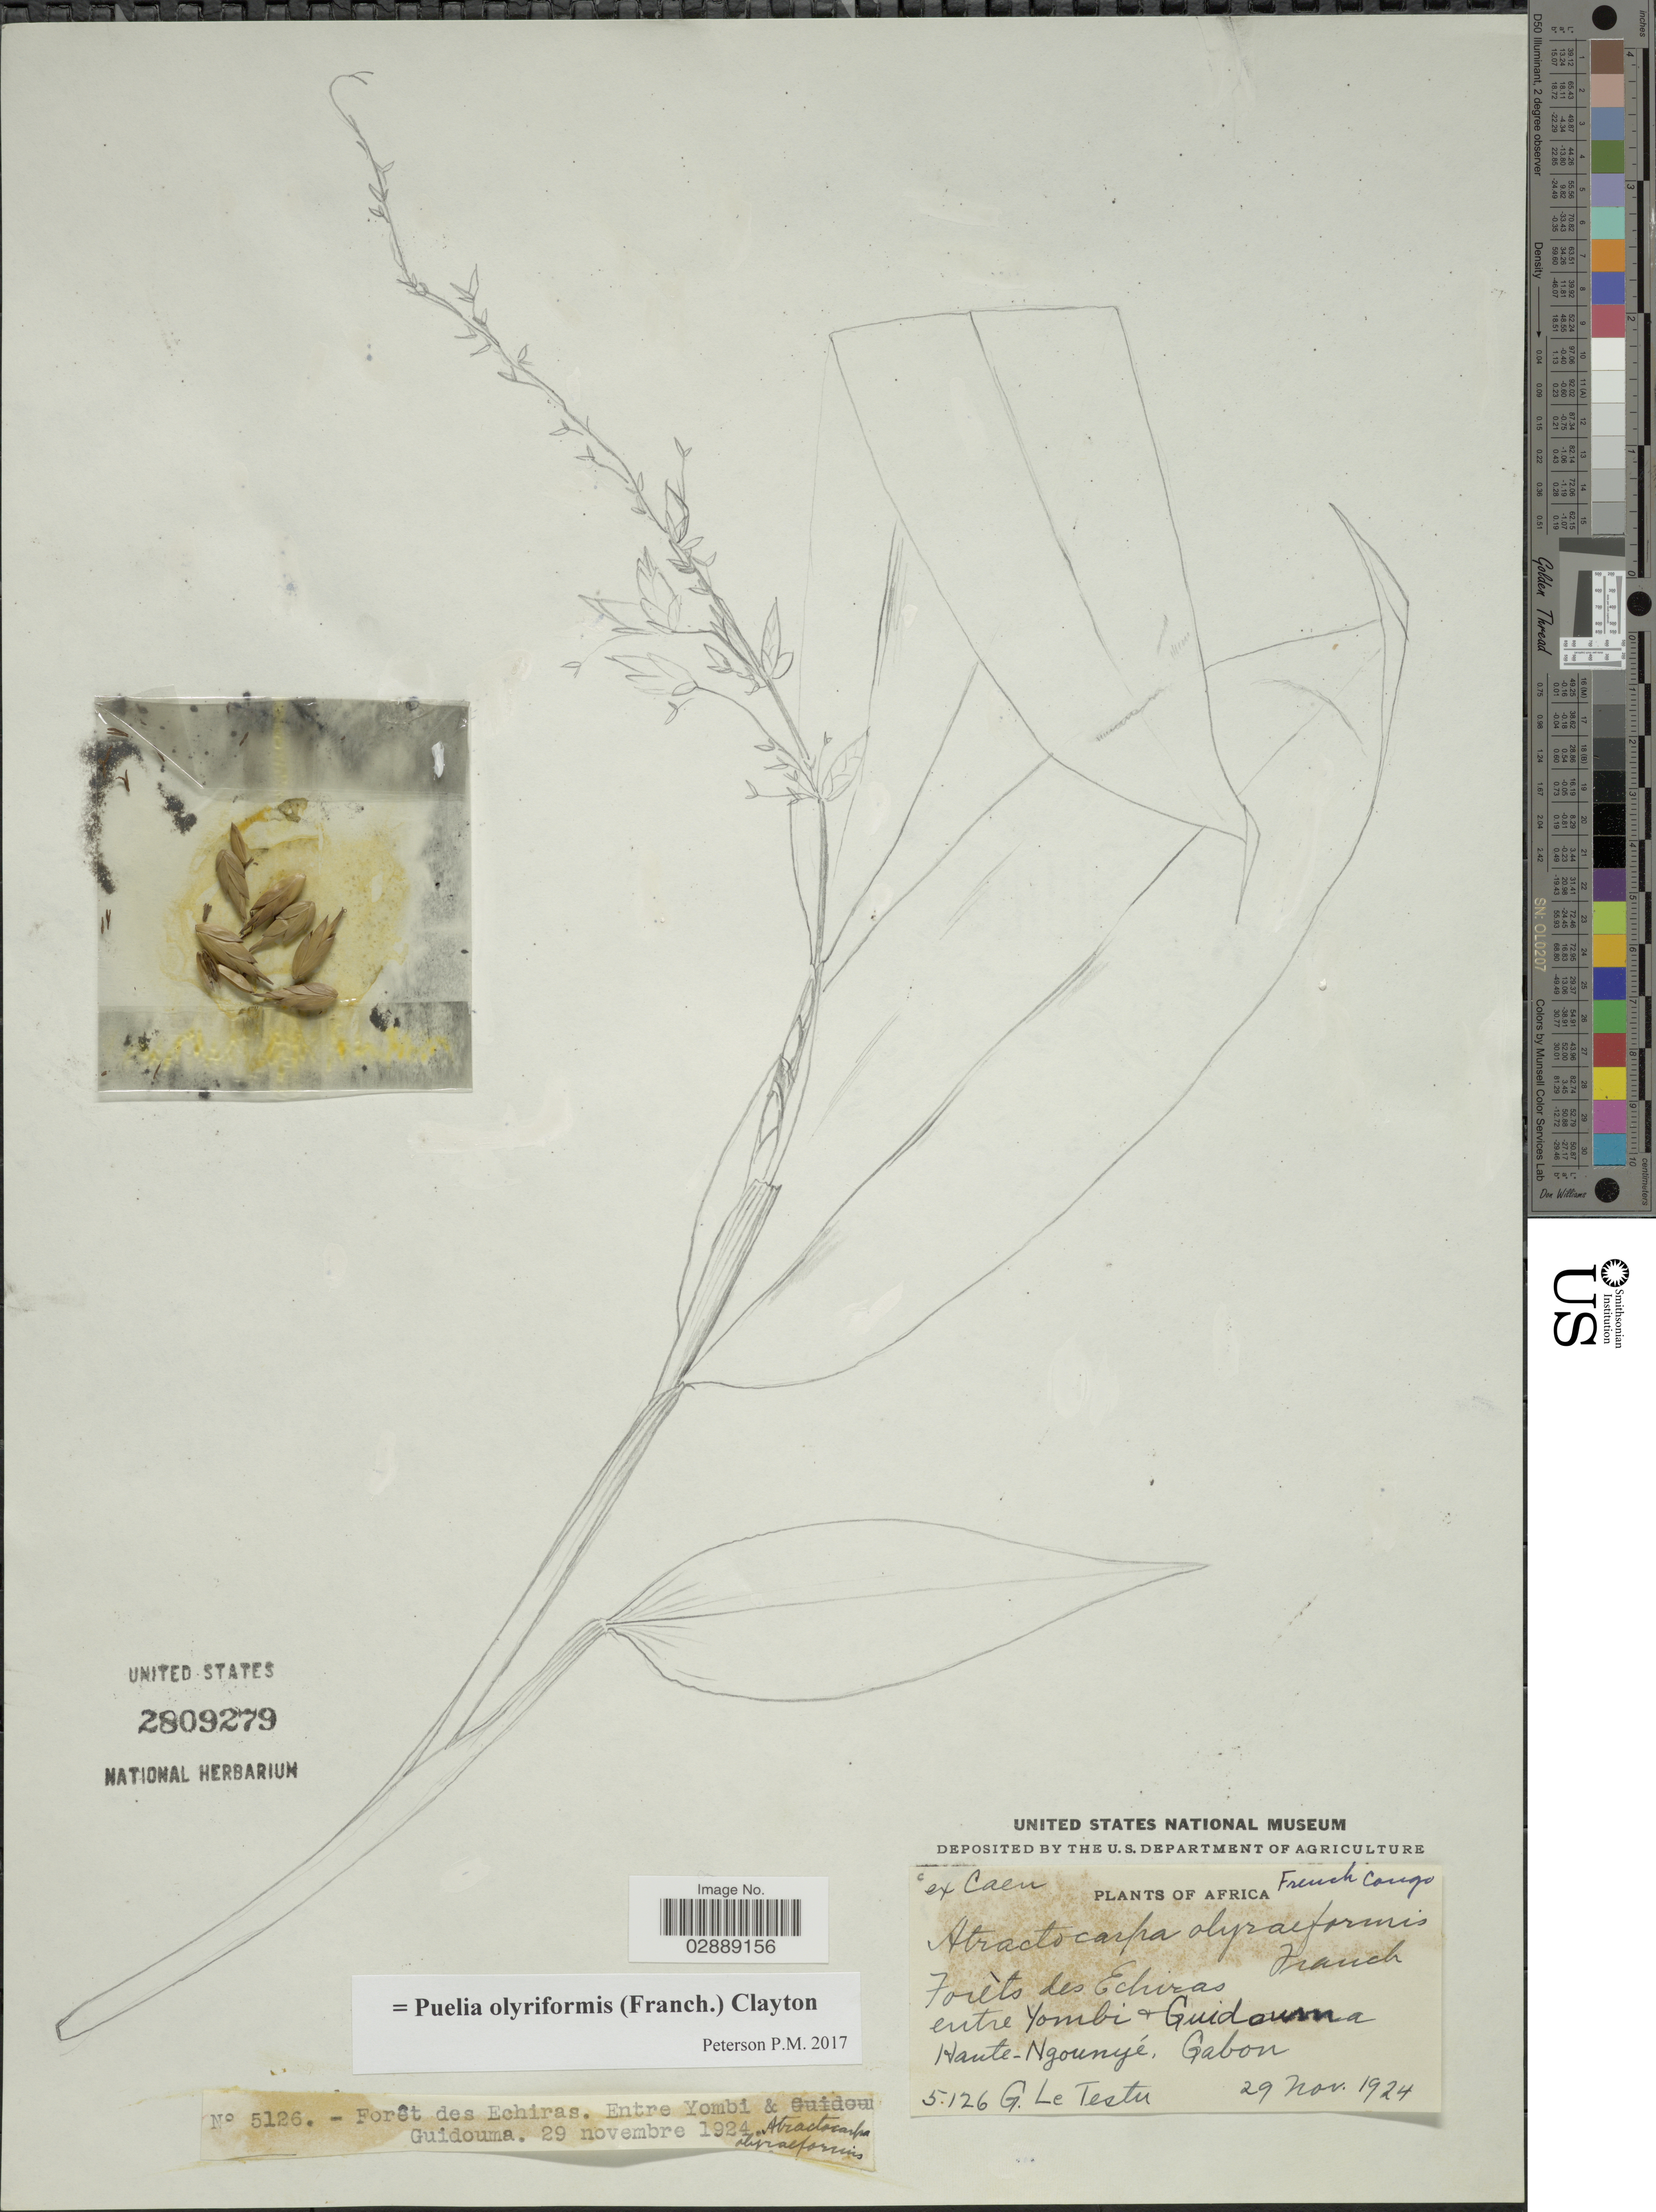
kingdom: Plantae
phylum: Tracheophyta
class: Liliopsida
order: Poales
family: Poaceae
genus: Puelia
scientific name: Puelia olyriformis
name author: (Franch.) Clayton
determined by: Peterson, Paul M., (BOT), Smithsonian Institution - National Museum of Natural History (UNITED STATES)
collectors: G. Le Testu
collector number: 5126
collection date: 1924-11-29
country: Gabon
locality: French Congo, Foret des Echiras. Entre Yombi & Guidouma Haute-Ngounye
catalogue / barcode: US 2809279